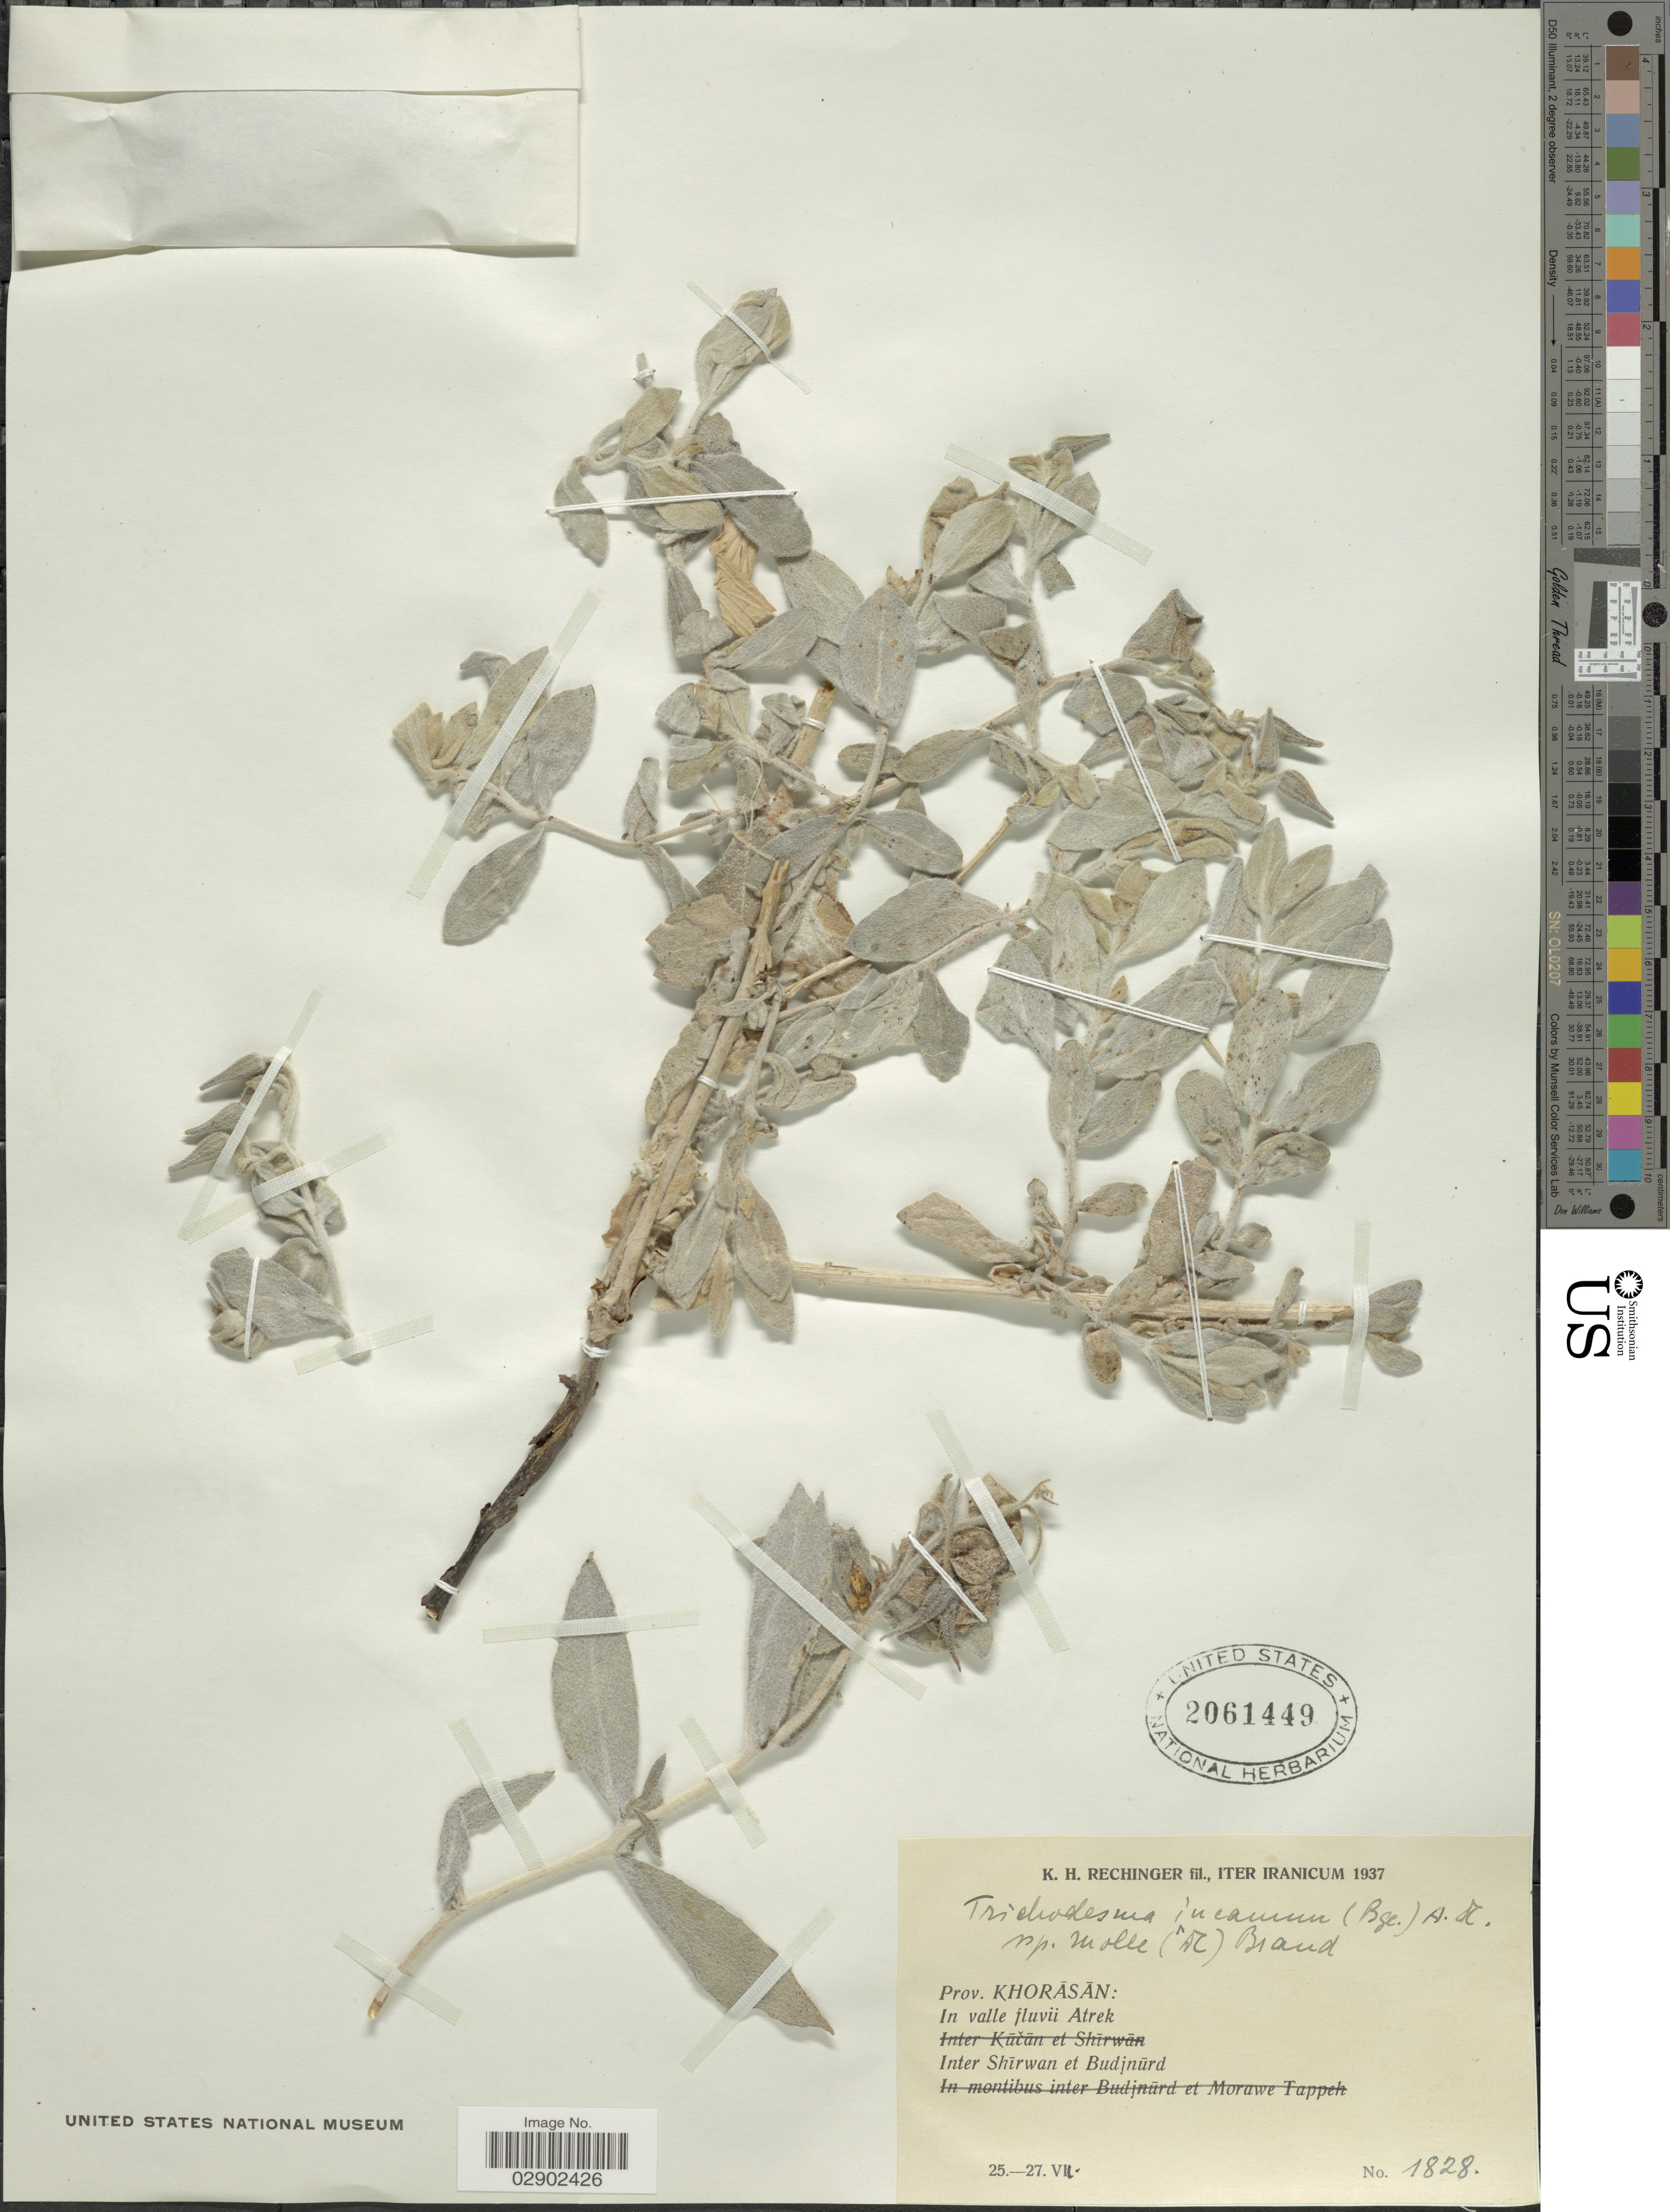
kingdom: Plantae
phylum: Tracheophyta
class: Magnoliopsida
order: Boraginales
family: Boraginaceae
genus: Trichodesma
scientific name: Trichodesma incanum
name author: (Bunge) A. DC.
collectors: K. H. Rechinger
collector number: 1828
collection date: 1937-07-25/1937-07-27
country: Iran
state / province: Khorasan [obsolete]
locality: In valle fluvii Atrek. Inter Shírwan et Budjnúrd.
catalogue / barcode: US 2061449